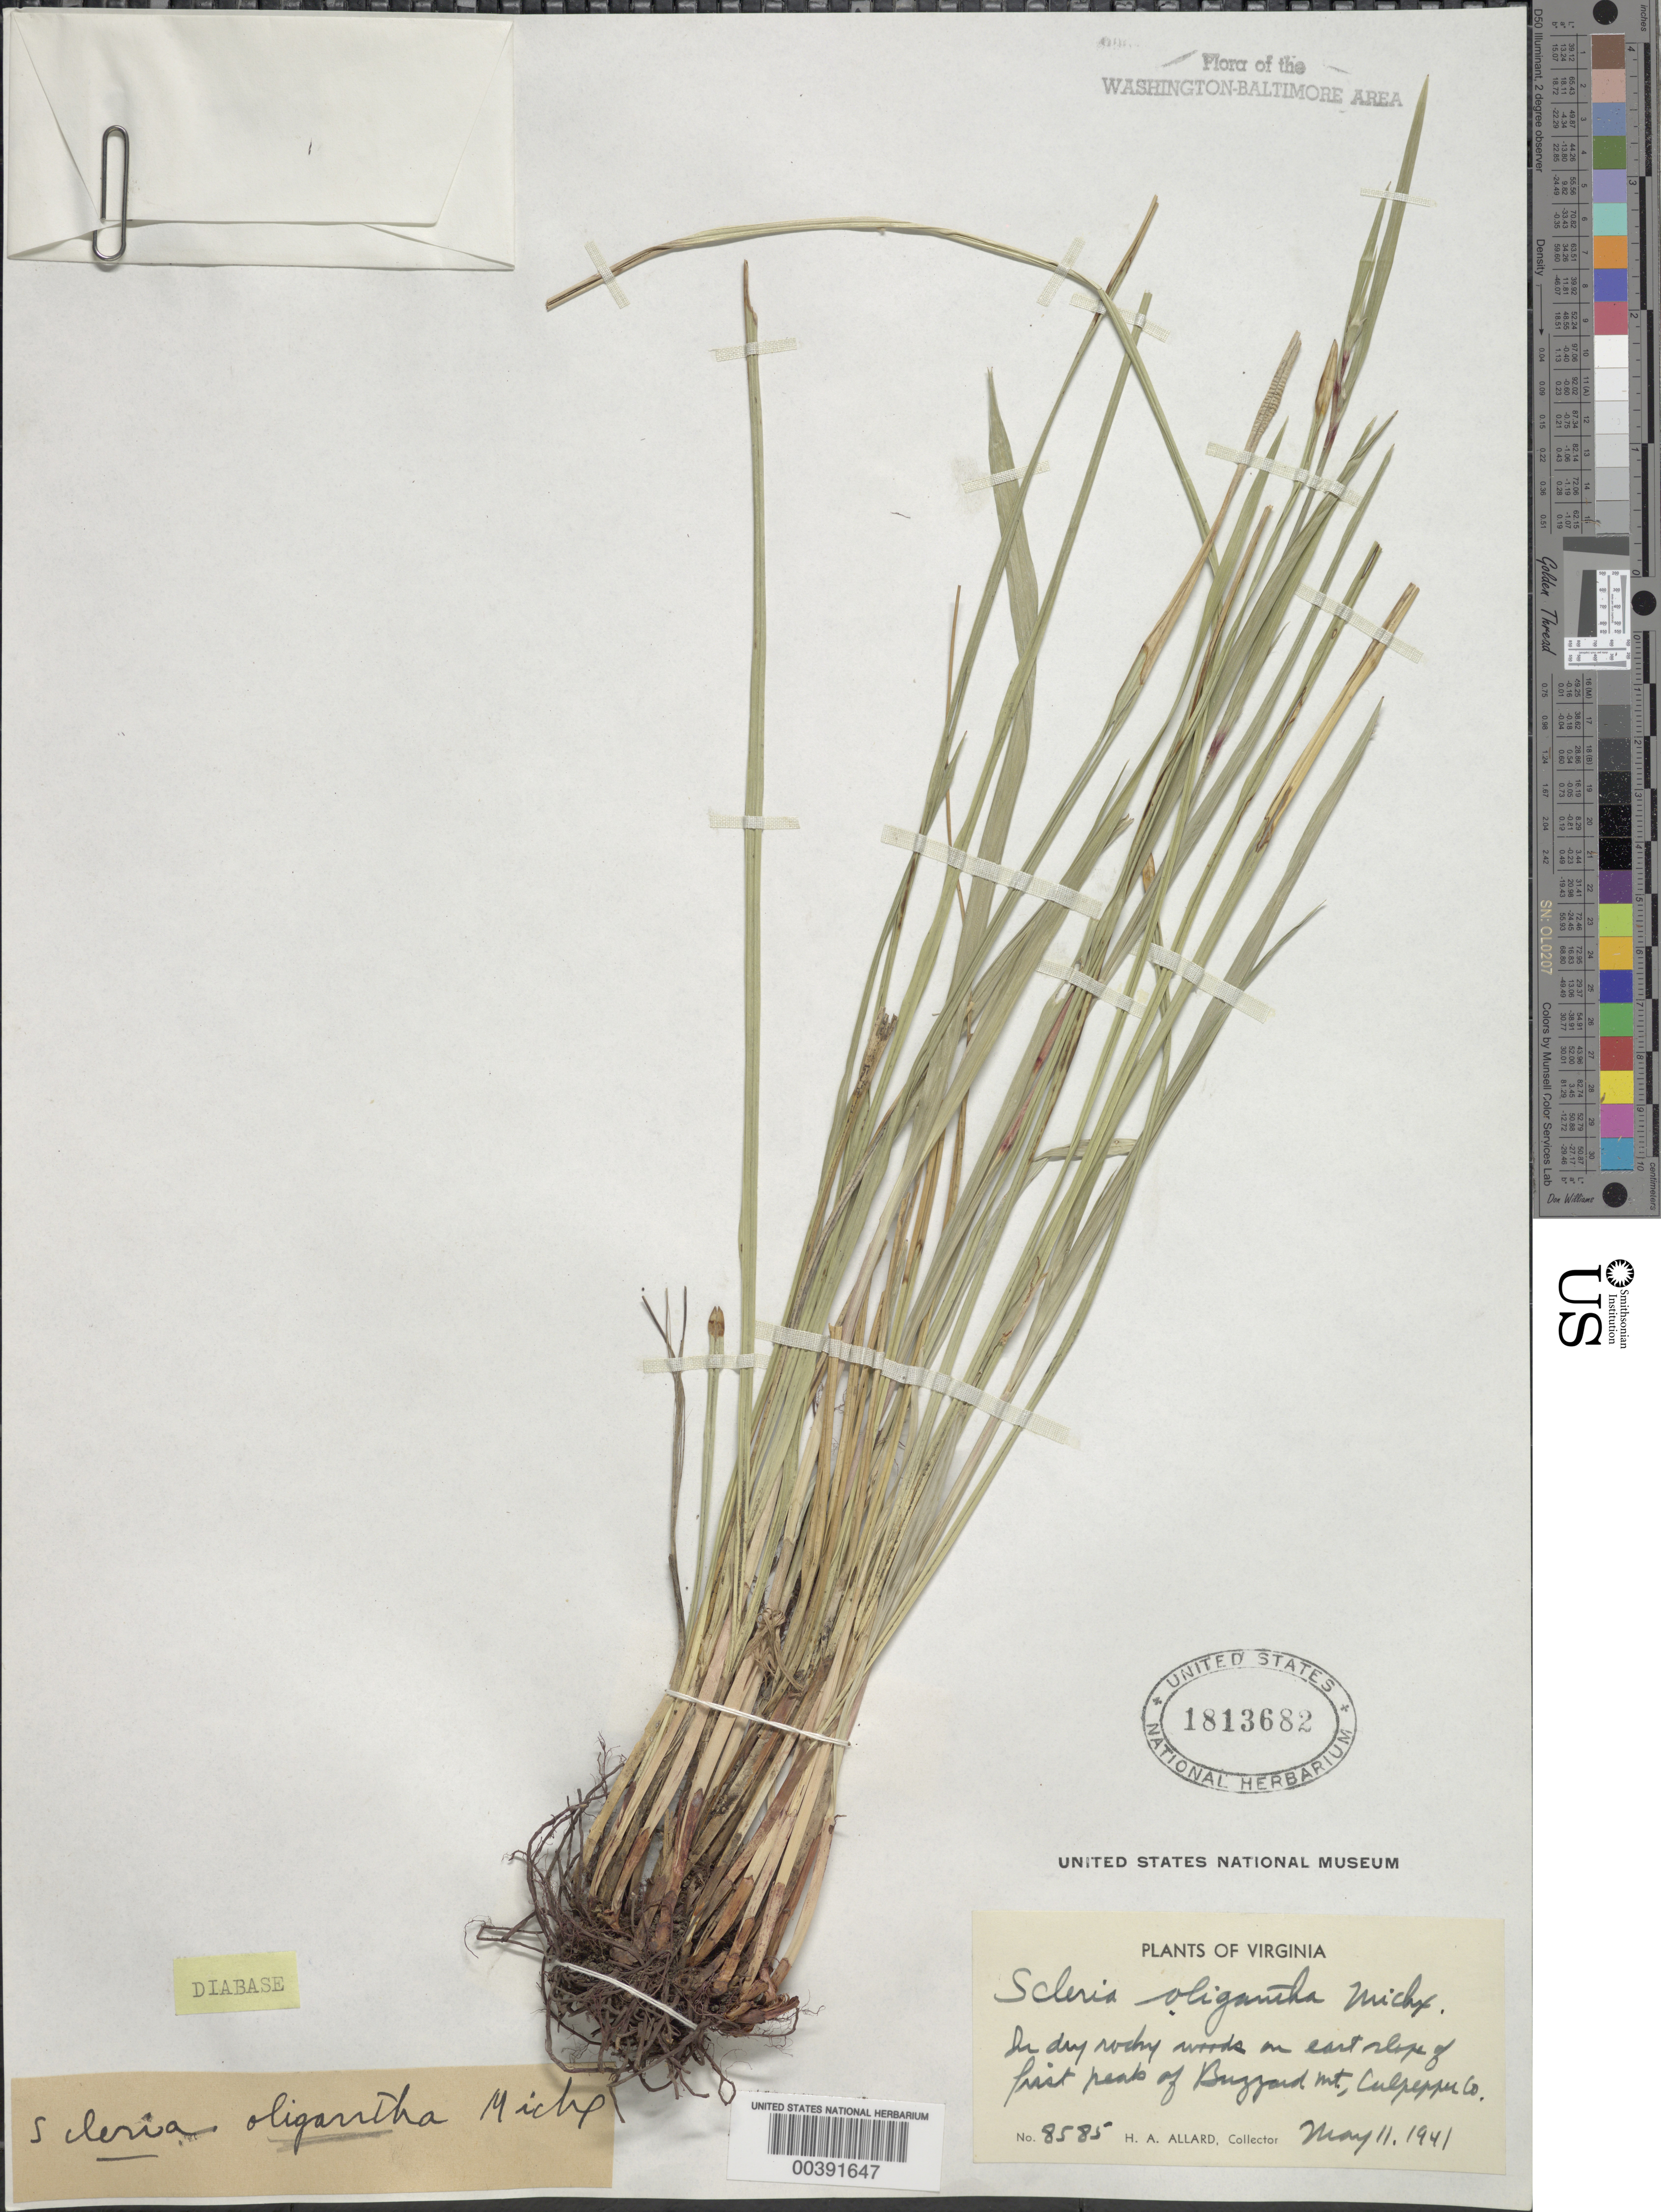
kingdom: Plantae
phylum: Tracheophyta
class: Liliopsida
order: Poales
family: Cyperaceae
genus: Scleria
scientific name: Scleria oligantha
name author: Michx.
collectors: H. A. Allard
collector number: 8585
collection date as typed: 11 May 1941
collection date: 1941-05-11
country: United States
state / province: Virginia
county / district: Culpeper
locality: Buzzard Mountain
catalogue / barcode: US 1813682